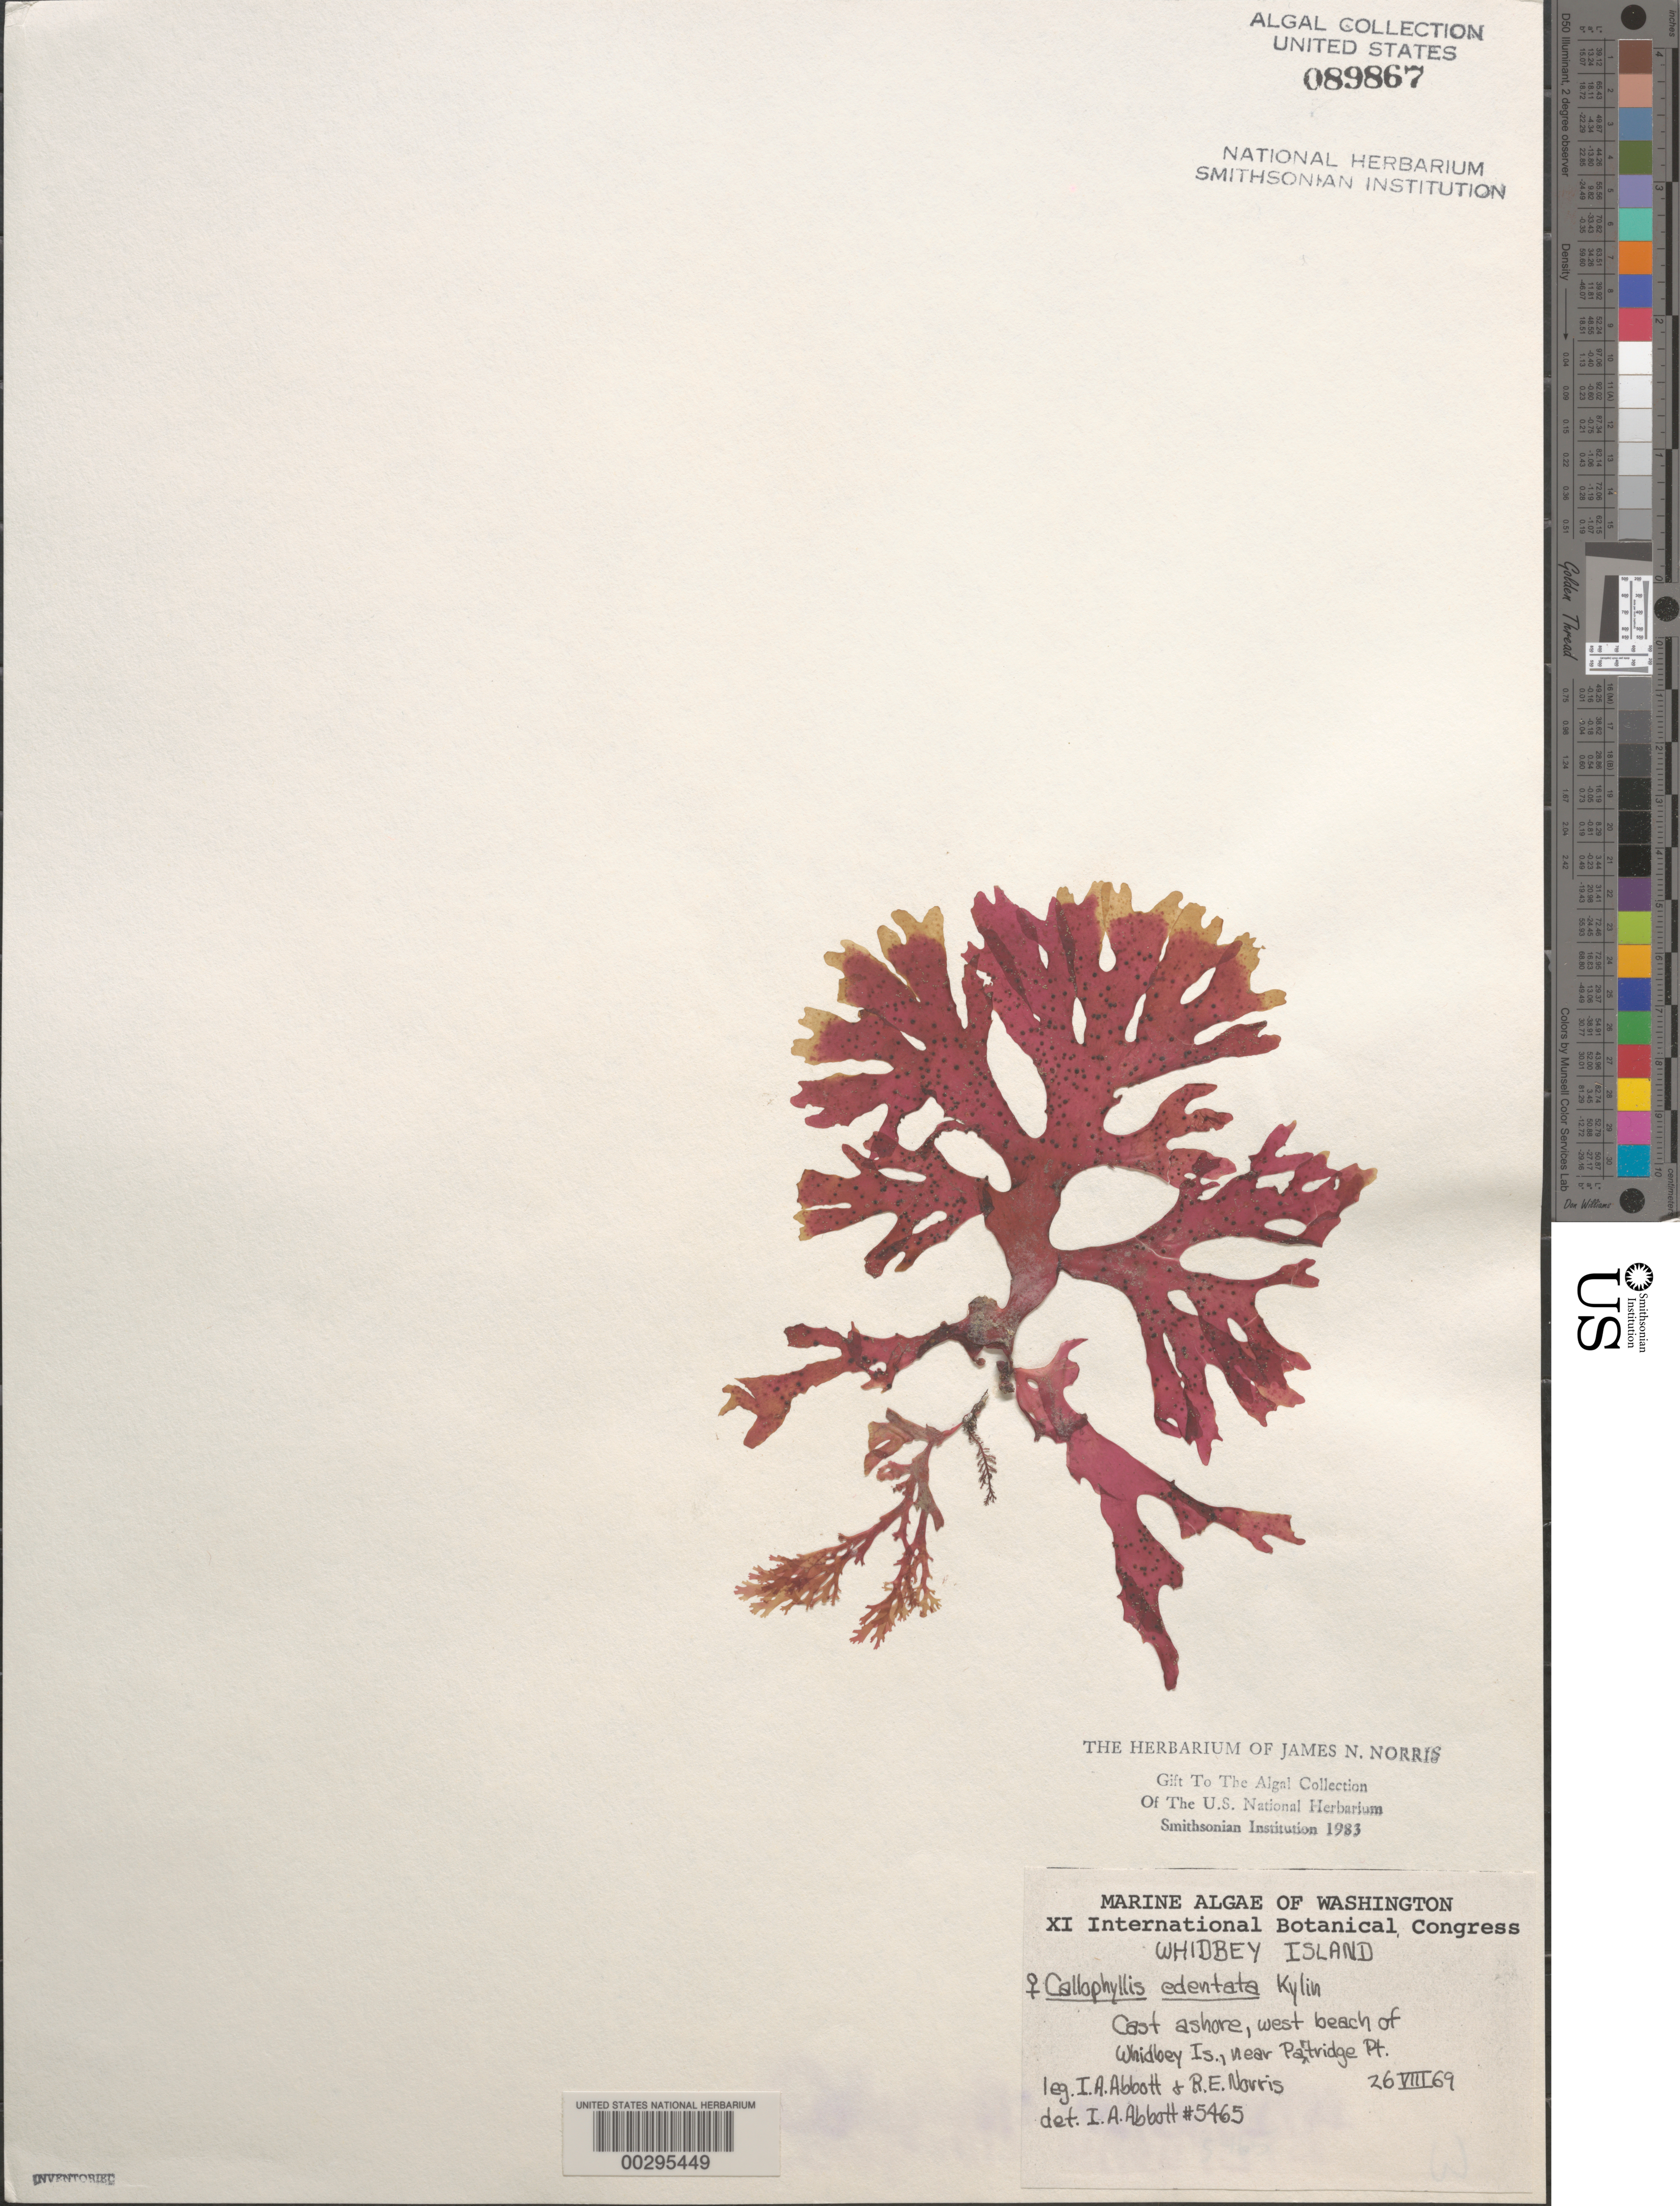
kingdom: Plantae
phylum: Rhodophyta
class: Florideophyceae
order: Gigartinales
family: Kallymeniaceae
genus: Callophyllis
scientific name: Callophyllis edentata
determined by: Abbott, Isabella A.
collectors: I. A. Abbott & R. E. Norris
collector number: IAA 5465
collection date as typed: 26 Aug 1969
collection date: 1969-08-26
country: United States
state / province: Washington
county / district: Island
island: Whidbey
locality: West Beach near Partridge Point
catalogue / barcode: US 89867